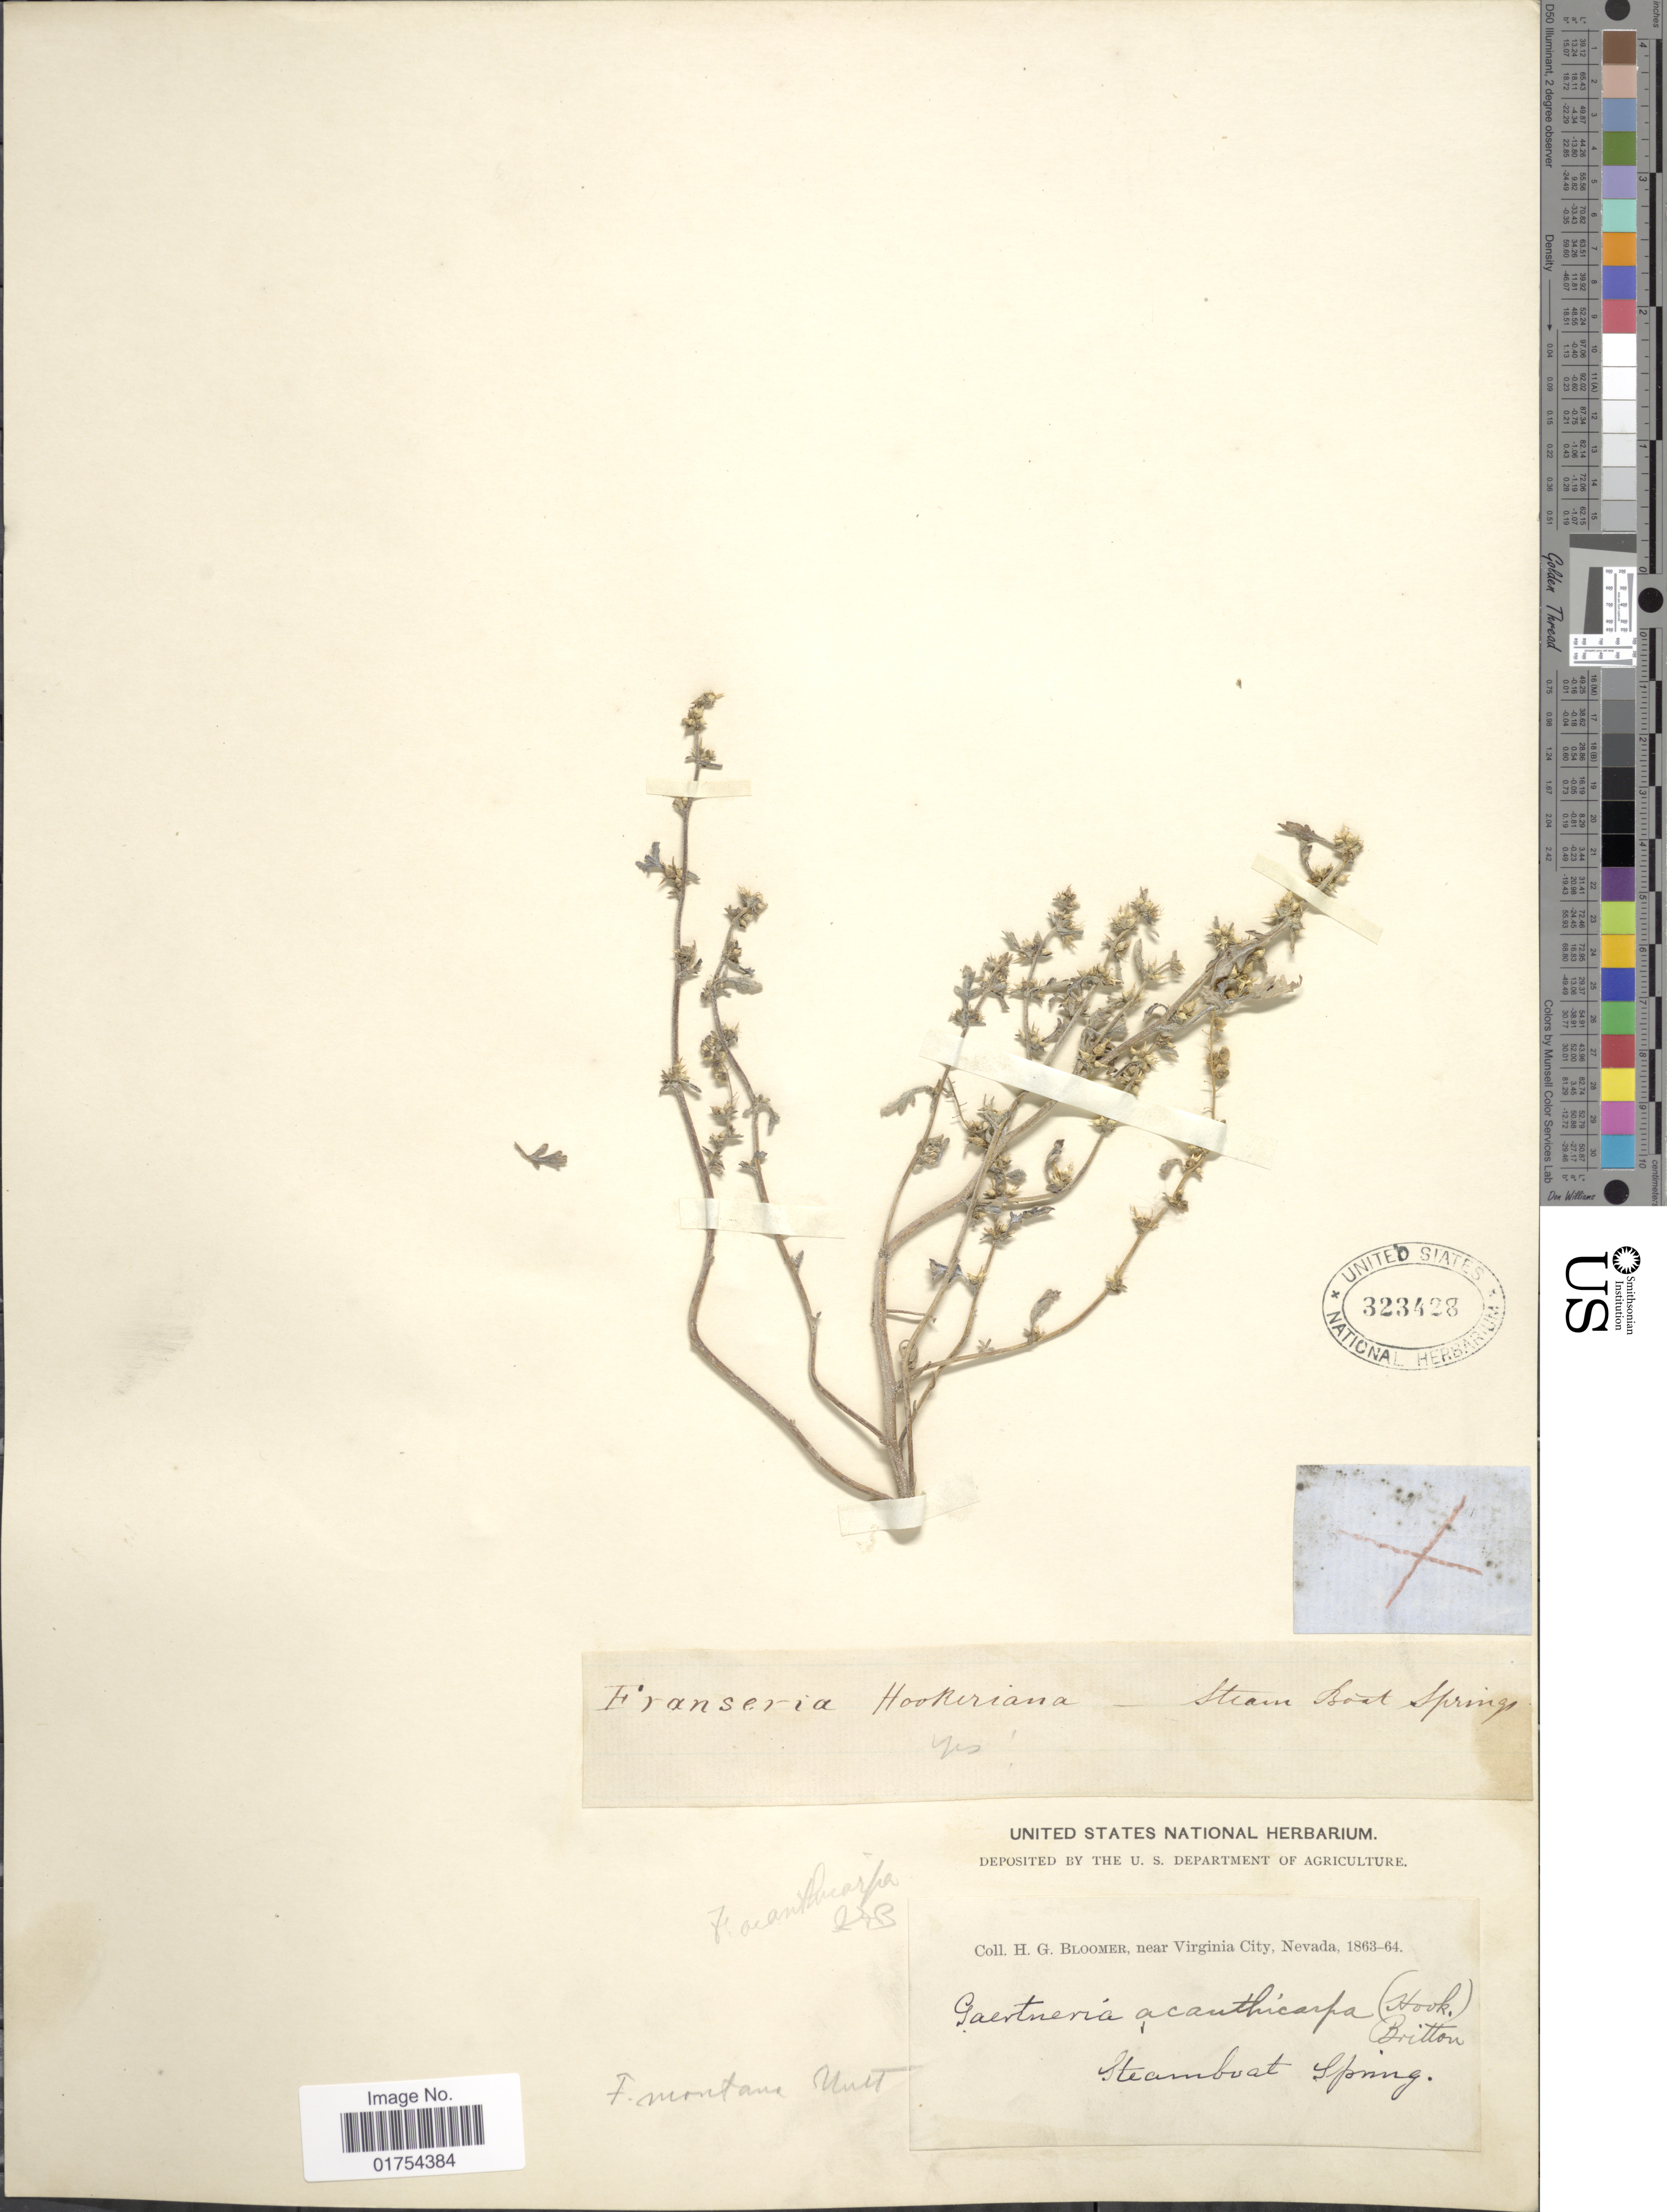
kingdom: Plantae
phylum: Tracheophyta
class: Magnoliopsida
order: Asterales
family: Asteraceae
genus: Franseria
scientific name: Franseria acanthicarpa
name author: Coville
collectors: H. Bloomer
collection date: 1863/1864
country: United States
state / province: Nevada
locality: Near Viriginia City, Steamboat Spring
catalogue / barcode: US 323428